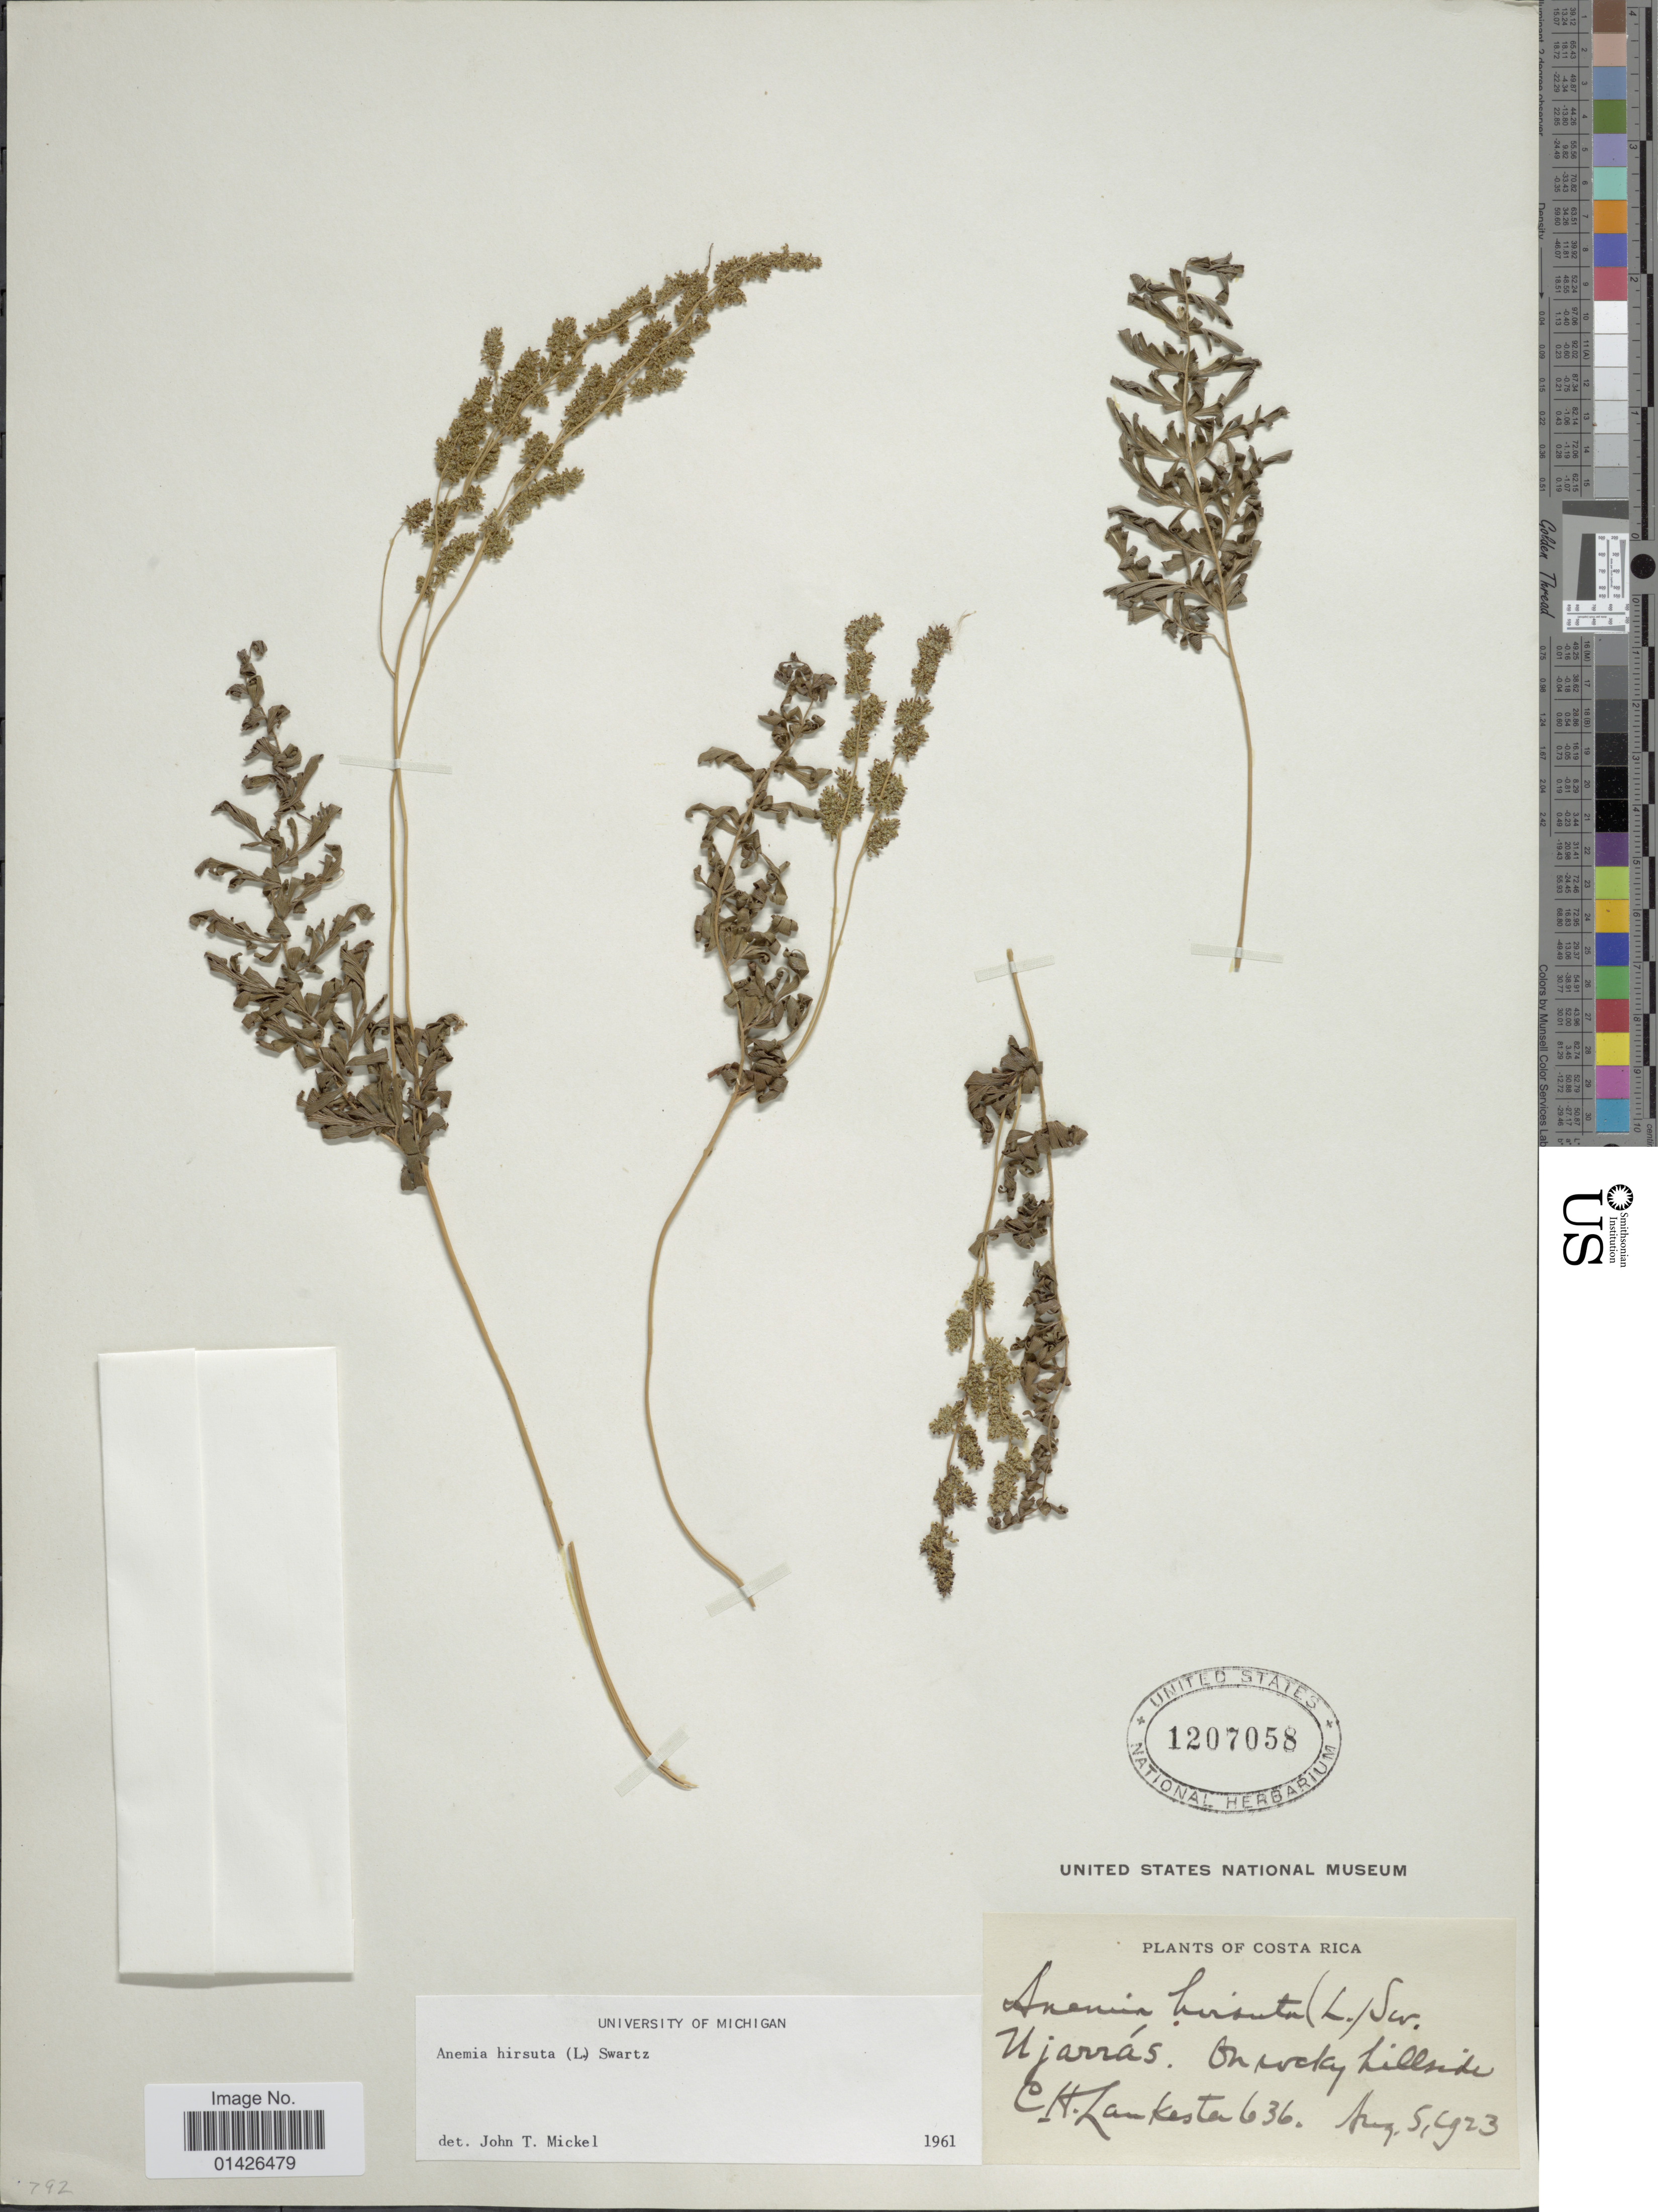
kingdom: Plantae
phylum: Tracheophyta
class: Polypodiopsida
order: Schizaeales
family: Anemiaceae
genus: Anemia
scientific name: Anemia hirsuta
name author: (L.) Sw.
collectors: C. H. Lankester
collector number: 636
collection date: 1923-08-05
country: Costa Rica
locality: Ujarrás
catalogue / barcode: US 1207058